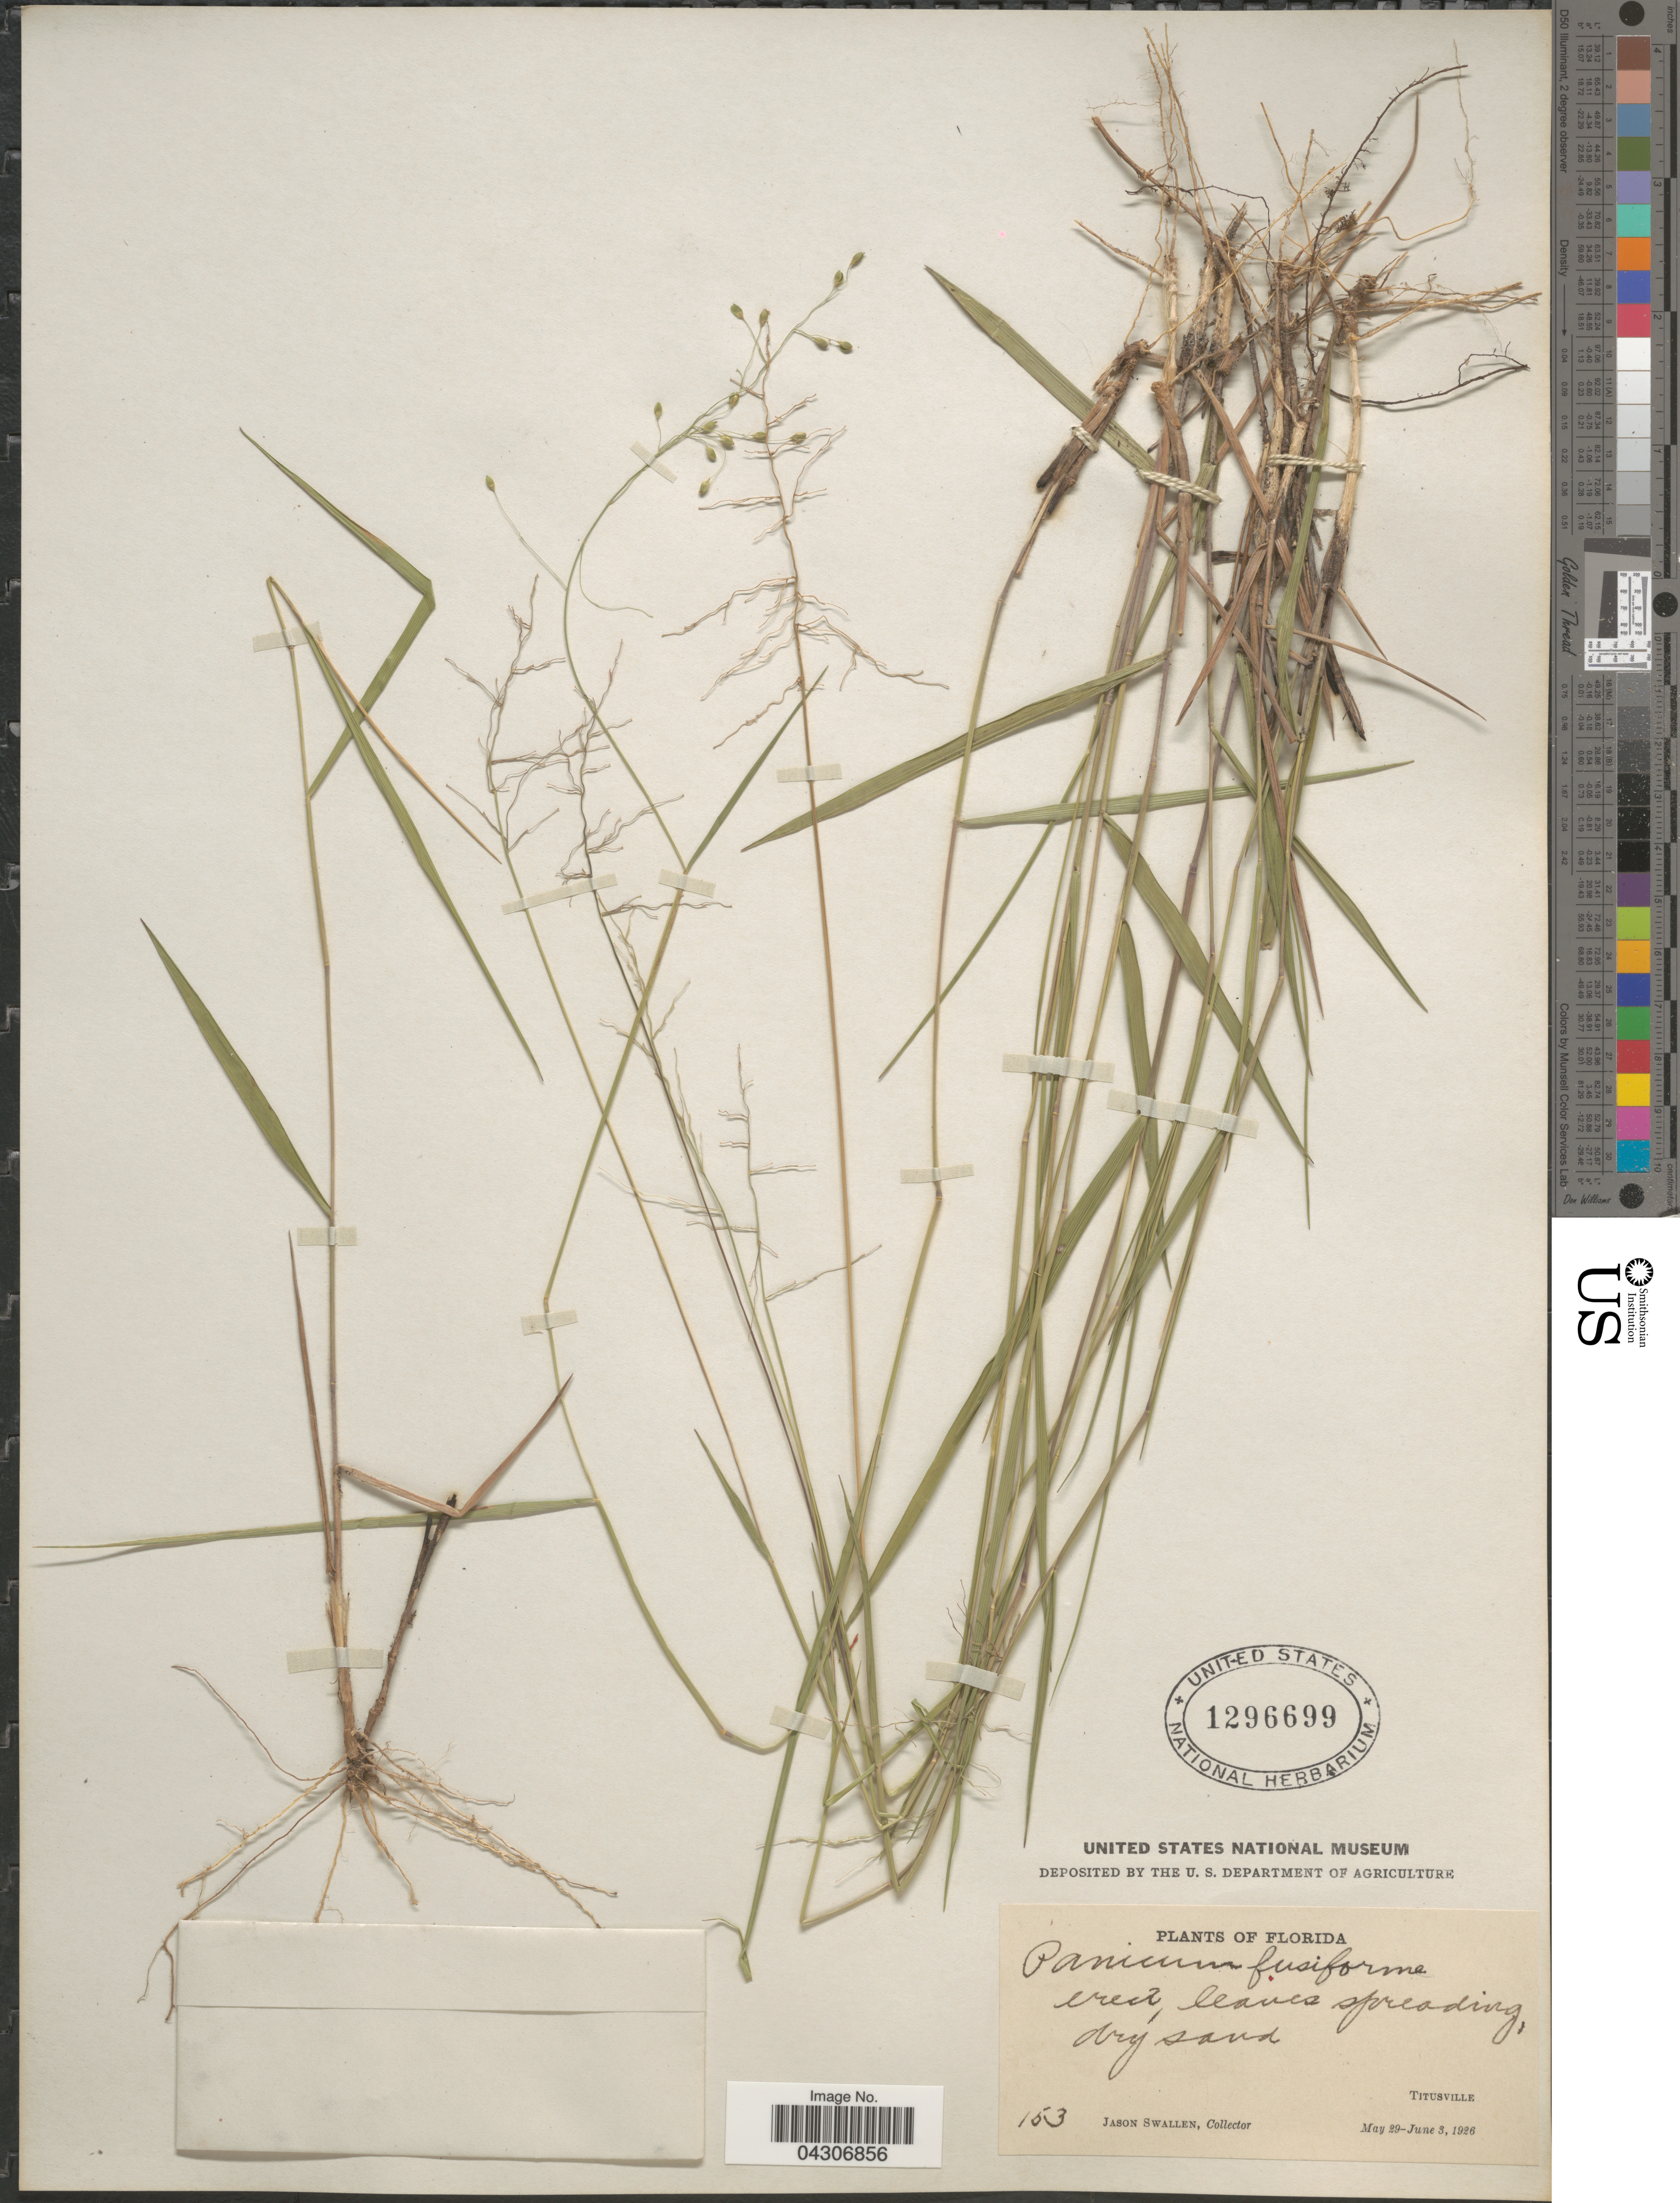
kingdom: Plantae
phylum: Tracheophyta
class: Liliopsida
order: Poales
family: Poaceae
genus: Dichanthelium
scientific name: Dichanthelium aciculare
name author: (Desv. ex Poir.) Gould & C.A. Clark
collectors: J. R. Swallen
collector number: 153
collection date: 1926-05-29/1926-06-03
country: United States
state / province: Florida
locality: Titusville.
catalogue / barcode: US 1296699